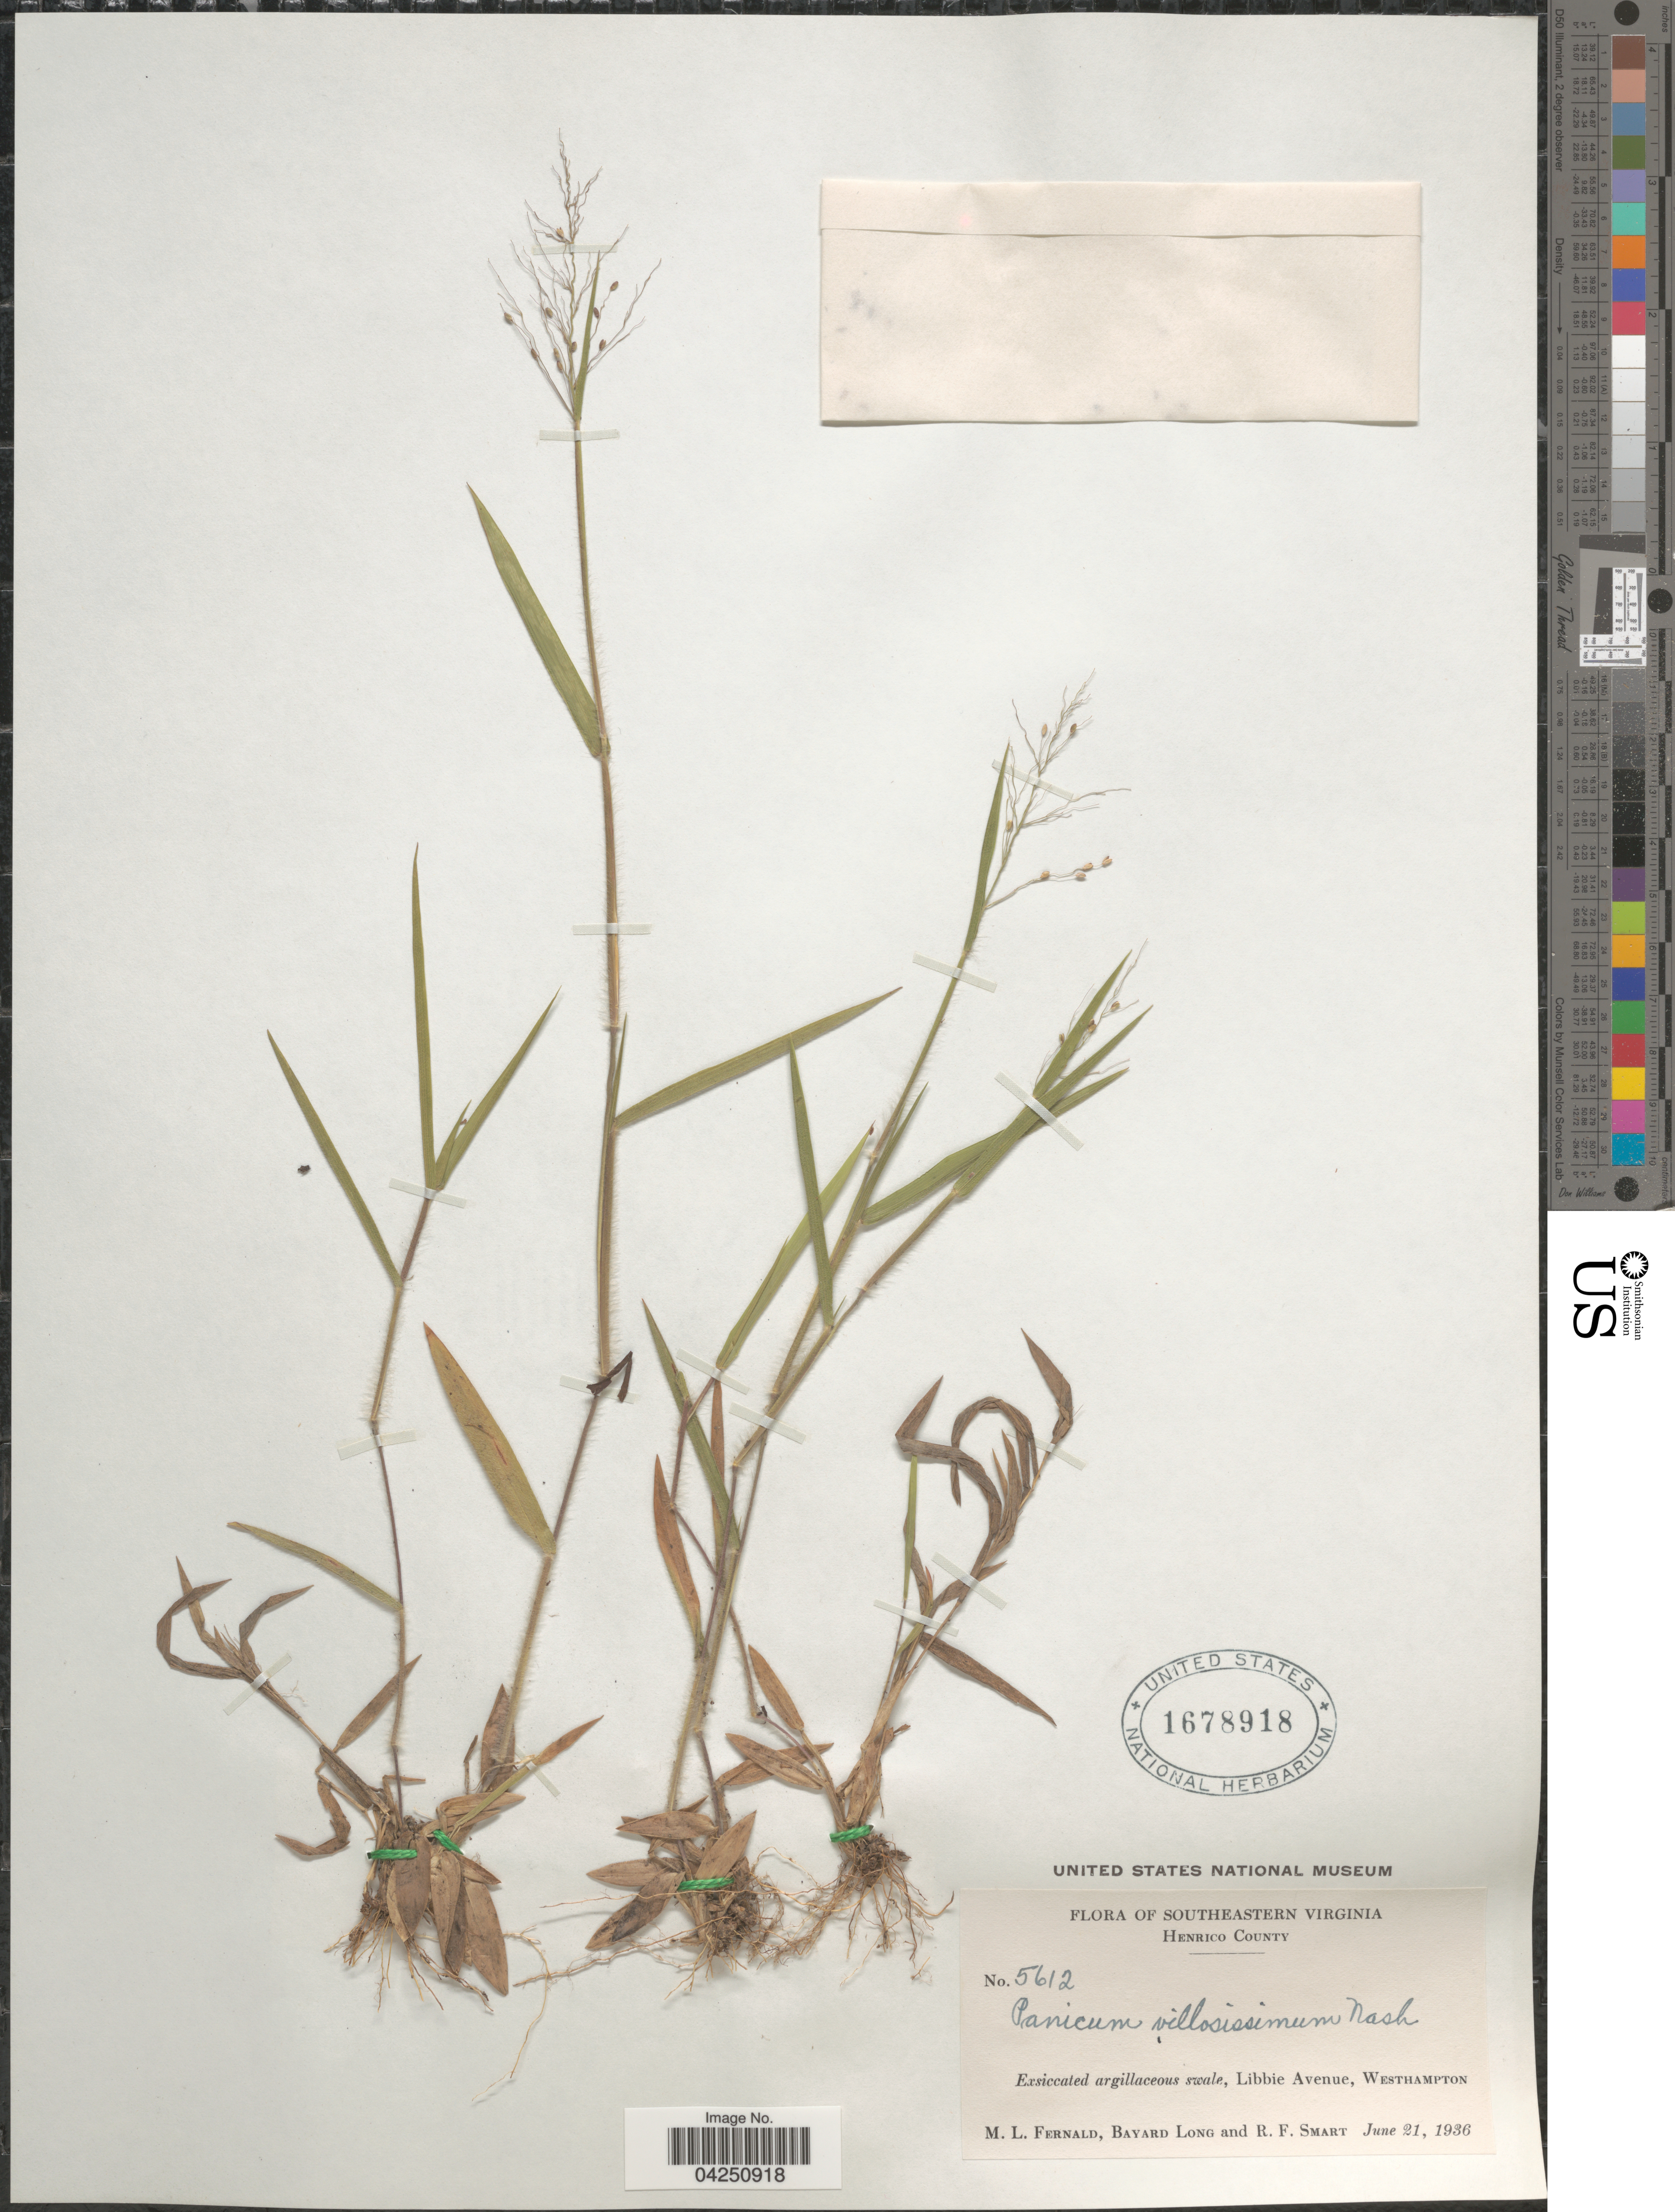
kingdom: Plantae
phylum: Tracheophyta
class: Liliopsida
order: Poales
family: Poaceae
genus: Dichanthelium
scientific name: Dichanthelium acuminatum var. acuminatum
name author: (Sw.) Gould & C.A. Clark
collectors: M. L. Fernald, B. Long & R. Smart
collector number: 5612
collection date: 1936-06-21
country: United States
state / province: Virginia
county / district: Henrico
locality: Southeastern Virginia. Henrico County. Exsiccated argillaceous swale, Libbie Avenue, Westhampton.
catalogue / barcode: US 1678918